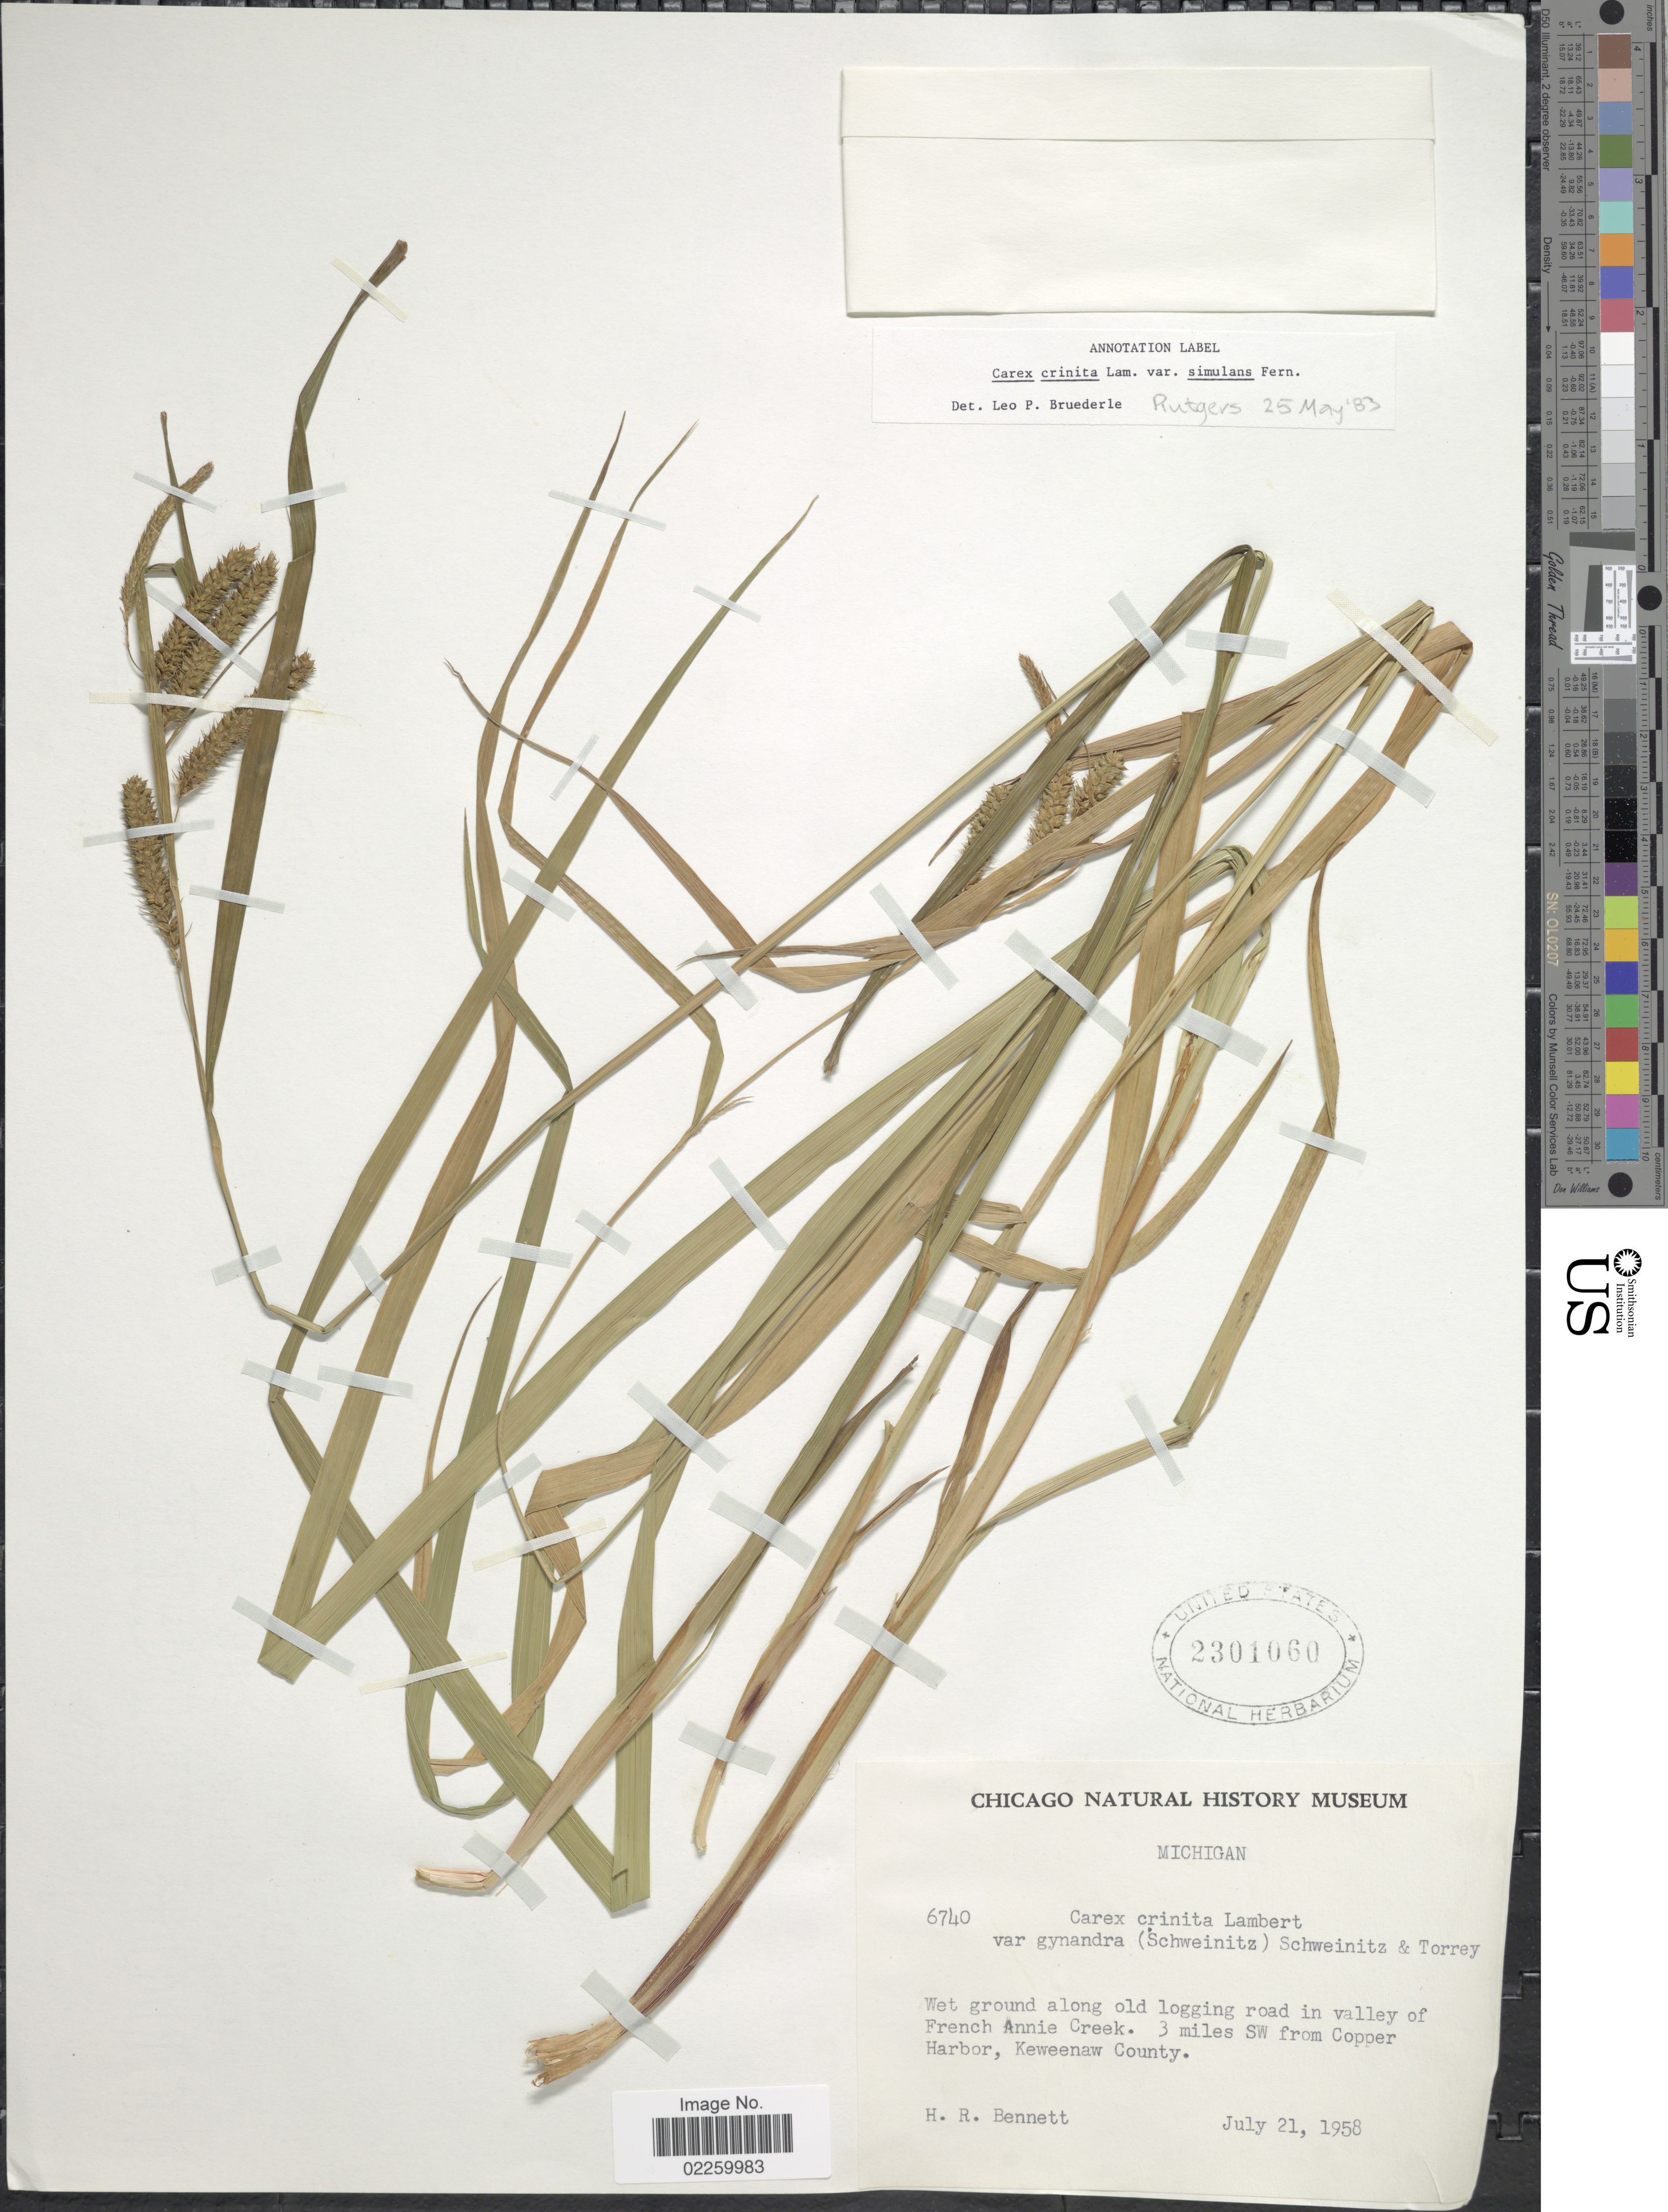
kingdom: Plantae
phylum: Tracheophyta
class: Liliopsida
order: Poales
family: Cyperaceae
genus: Carex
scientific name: Carex crinita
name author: Lam.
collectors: H. R. Bennett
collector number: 6740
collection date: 1958-07-21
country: United States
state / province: Michigan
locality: Wet ground along old logging road in valley of French Annie Creek, 3 mile SW from Copper Harbor, Keweenaw County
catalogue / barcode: US 2301060